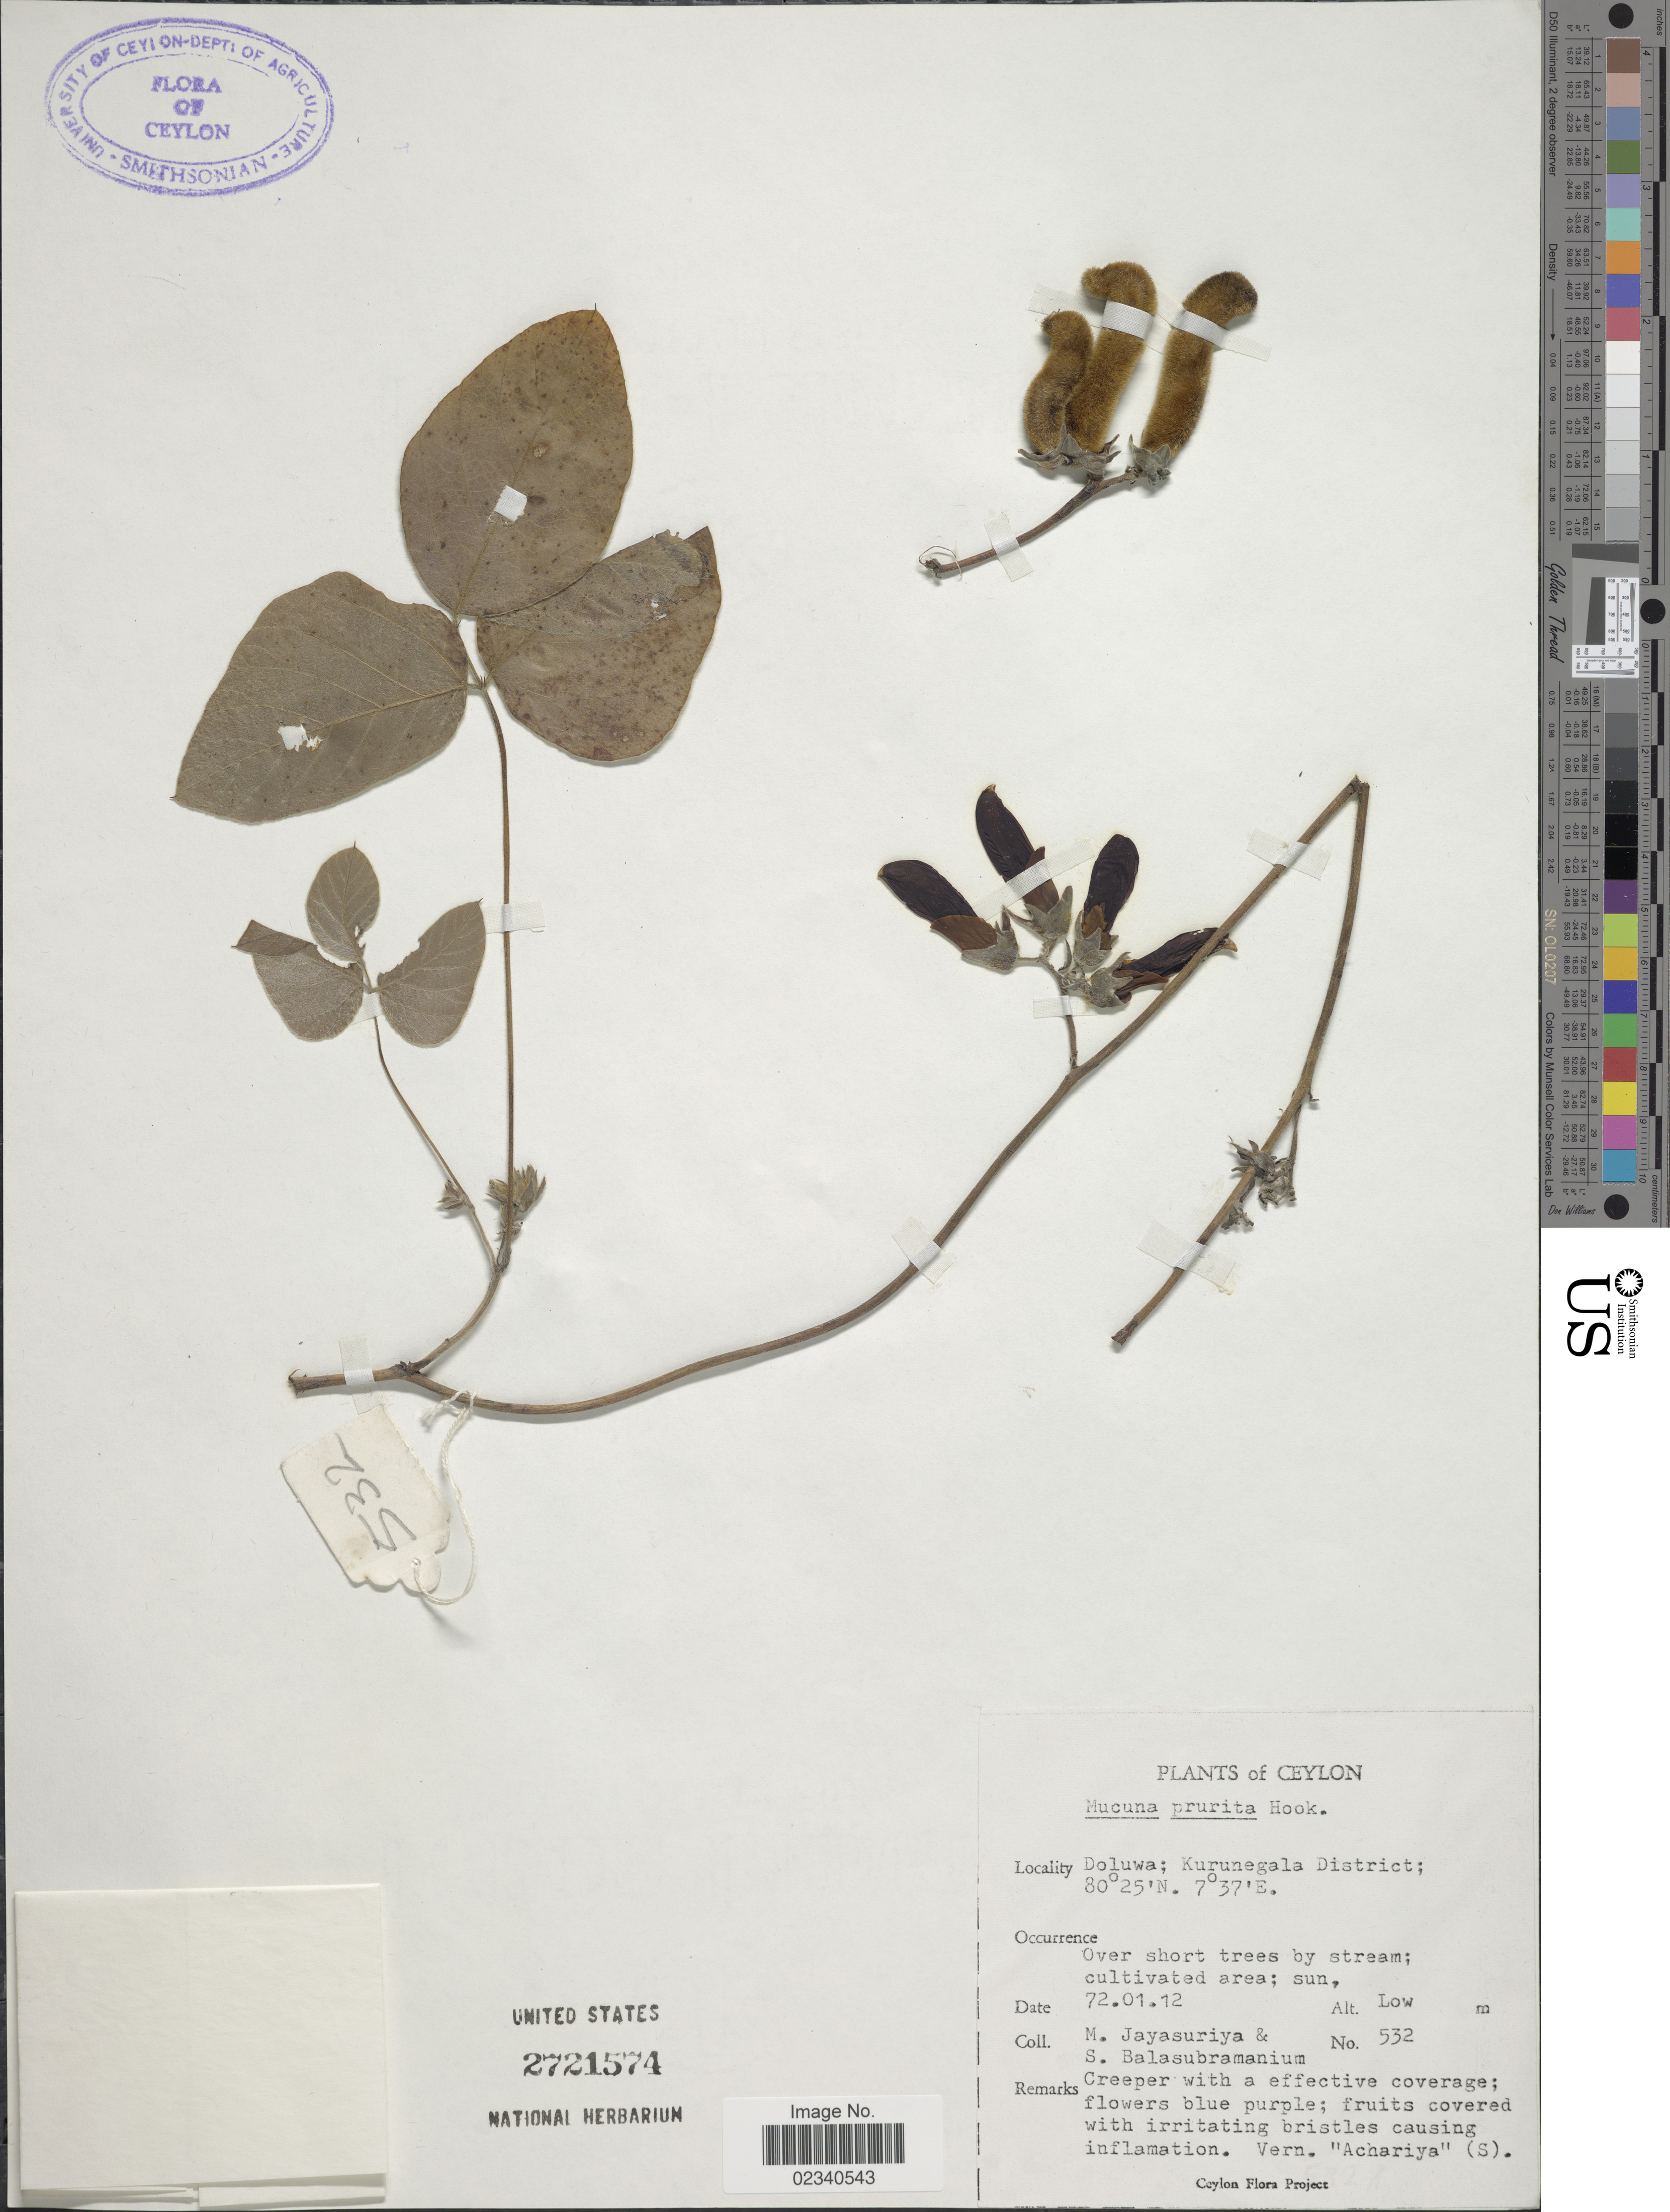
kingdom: Plantae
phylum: Tracheophyta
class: Magnoliopsida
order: Fabales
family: Fabaceae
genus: Mucuna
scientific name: Mucuna prurita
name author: Wight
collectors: A. H. Jayasuriya & S. Balasubramanium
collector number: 532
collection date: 1972-01-12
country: Sri Lanka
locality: Ceylon. Doluwa; Kurunegala District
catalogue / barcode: US 2721574